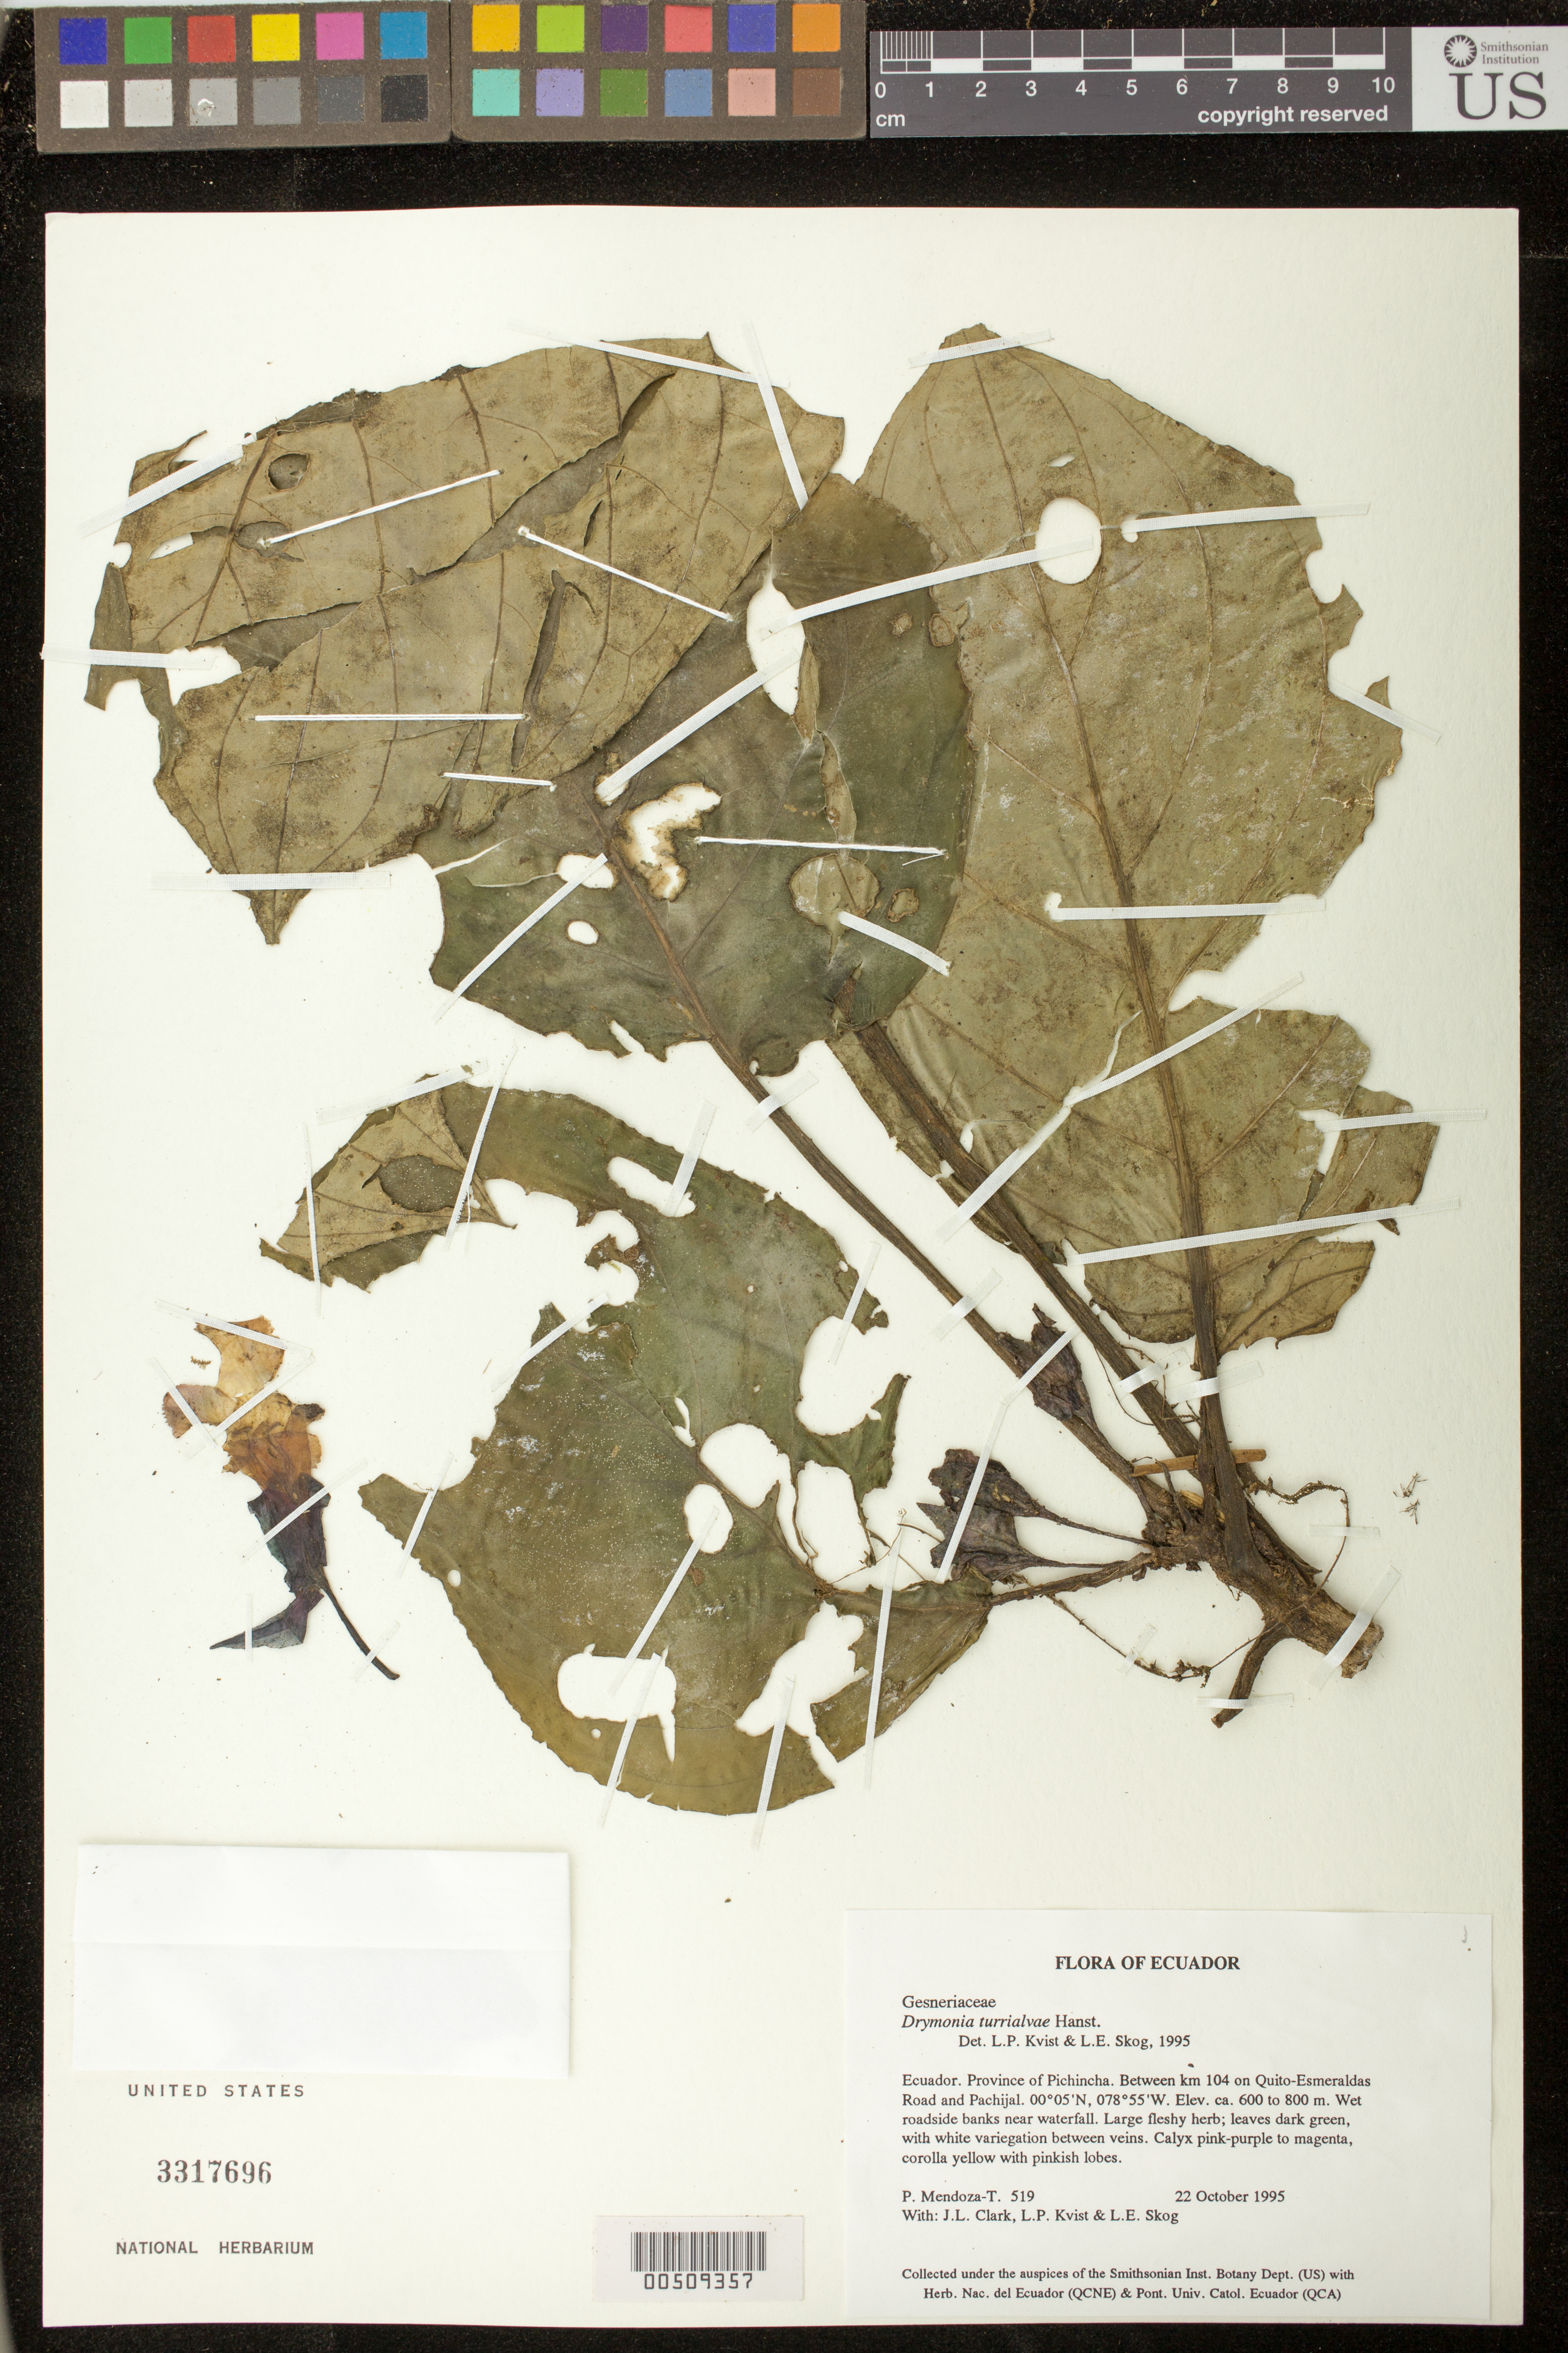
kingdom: Plantae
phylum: Tracheophyta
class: Magnoliopsida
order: Lamiales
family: Gesneriaceae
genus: Drymonia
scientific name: Drymonia turrialvae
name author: Hanst.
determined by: Skog, Laurence E.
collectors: P. Mendoza-T., J. L. Clark, L. P. Kvist & L. E. Skog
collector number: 519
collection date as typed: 22 Oct 1995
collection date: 1995-10-22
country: Ecuador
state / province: Pichincha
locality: Between km 104 on Quito-Esmeraldas Road and Pachijal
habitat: Wet roadside banks near waterfall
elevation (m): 600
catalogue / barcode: US 3317696